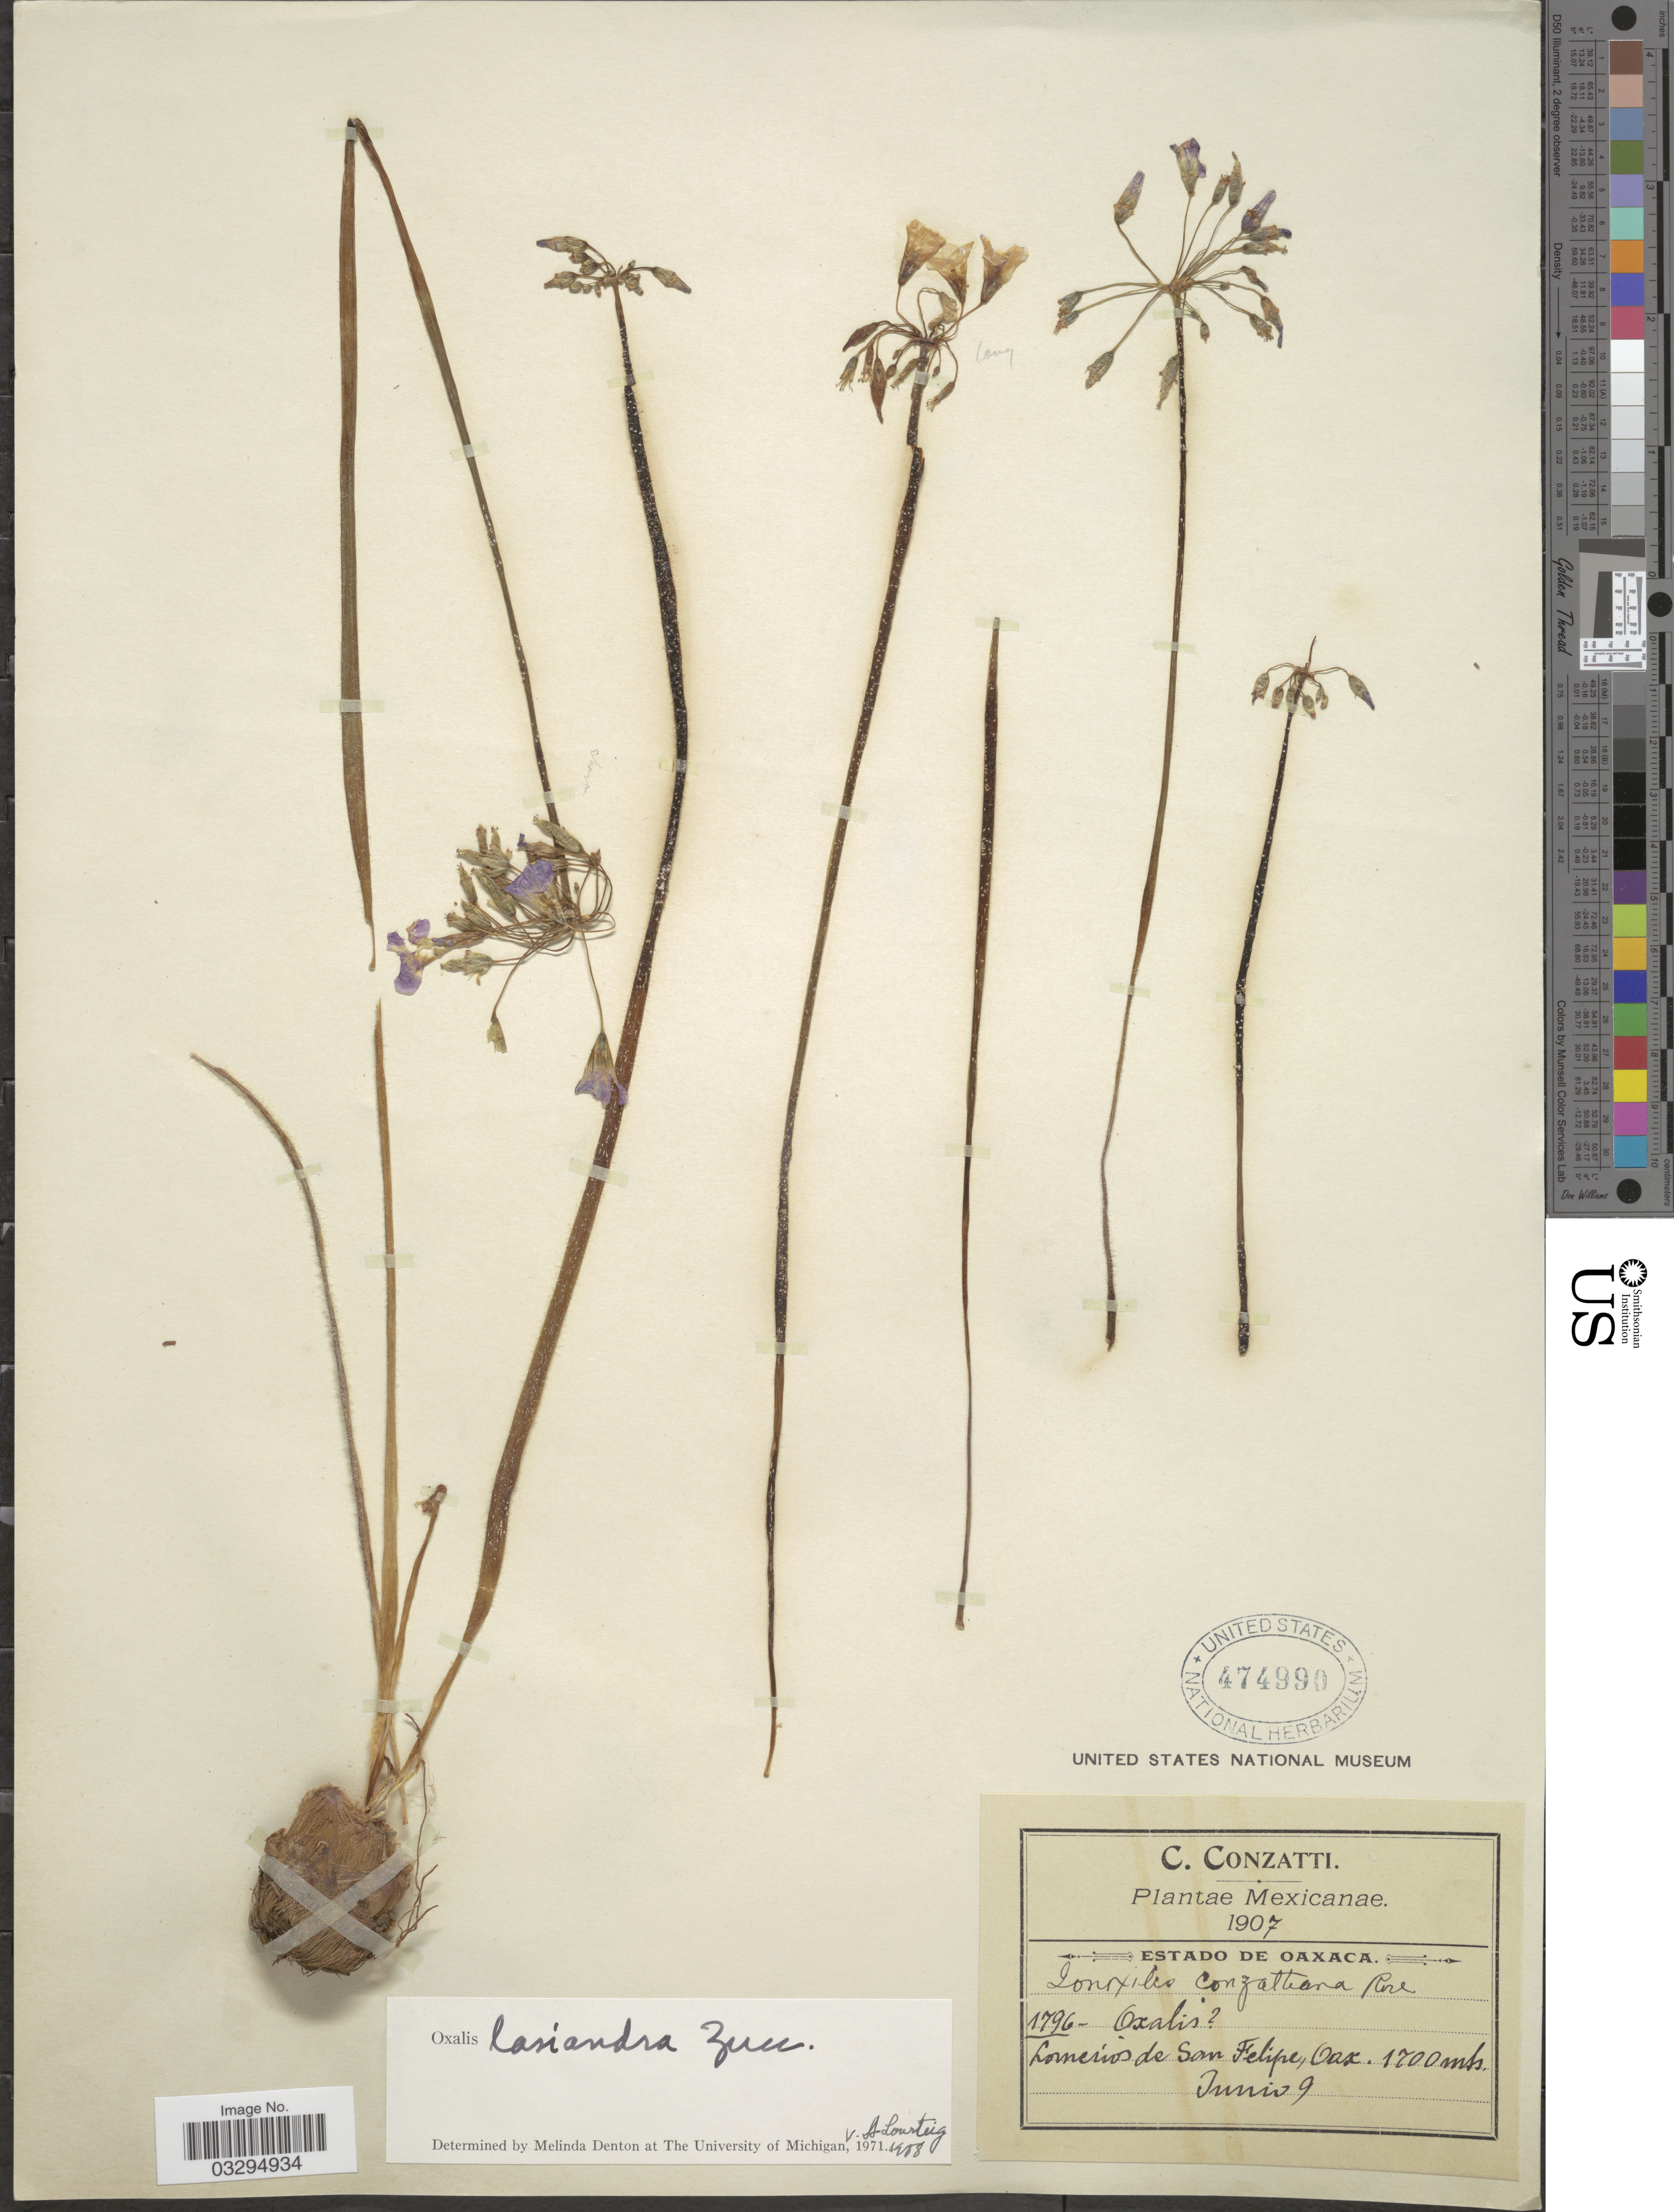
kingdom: Plantae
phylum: Tracheophyta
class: Magnoliopsida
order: Oxalidales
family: Oxalidaceae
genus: Oxalis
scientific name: Oxalis lasiandra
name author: Zucc.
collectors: C. Conzatti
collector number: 1796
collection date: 1907-06-09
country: Mexico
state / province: Oaxaca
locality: Lomeríos de San Felipe.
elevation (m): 1700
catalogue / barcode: US 474990